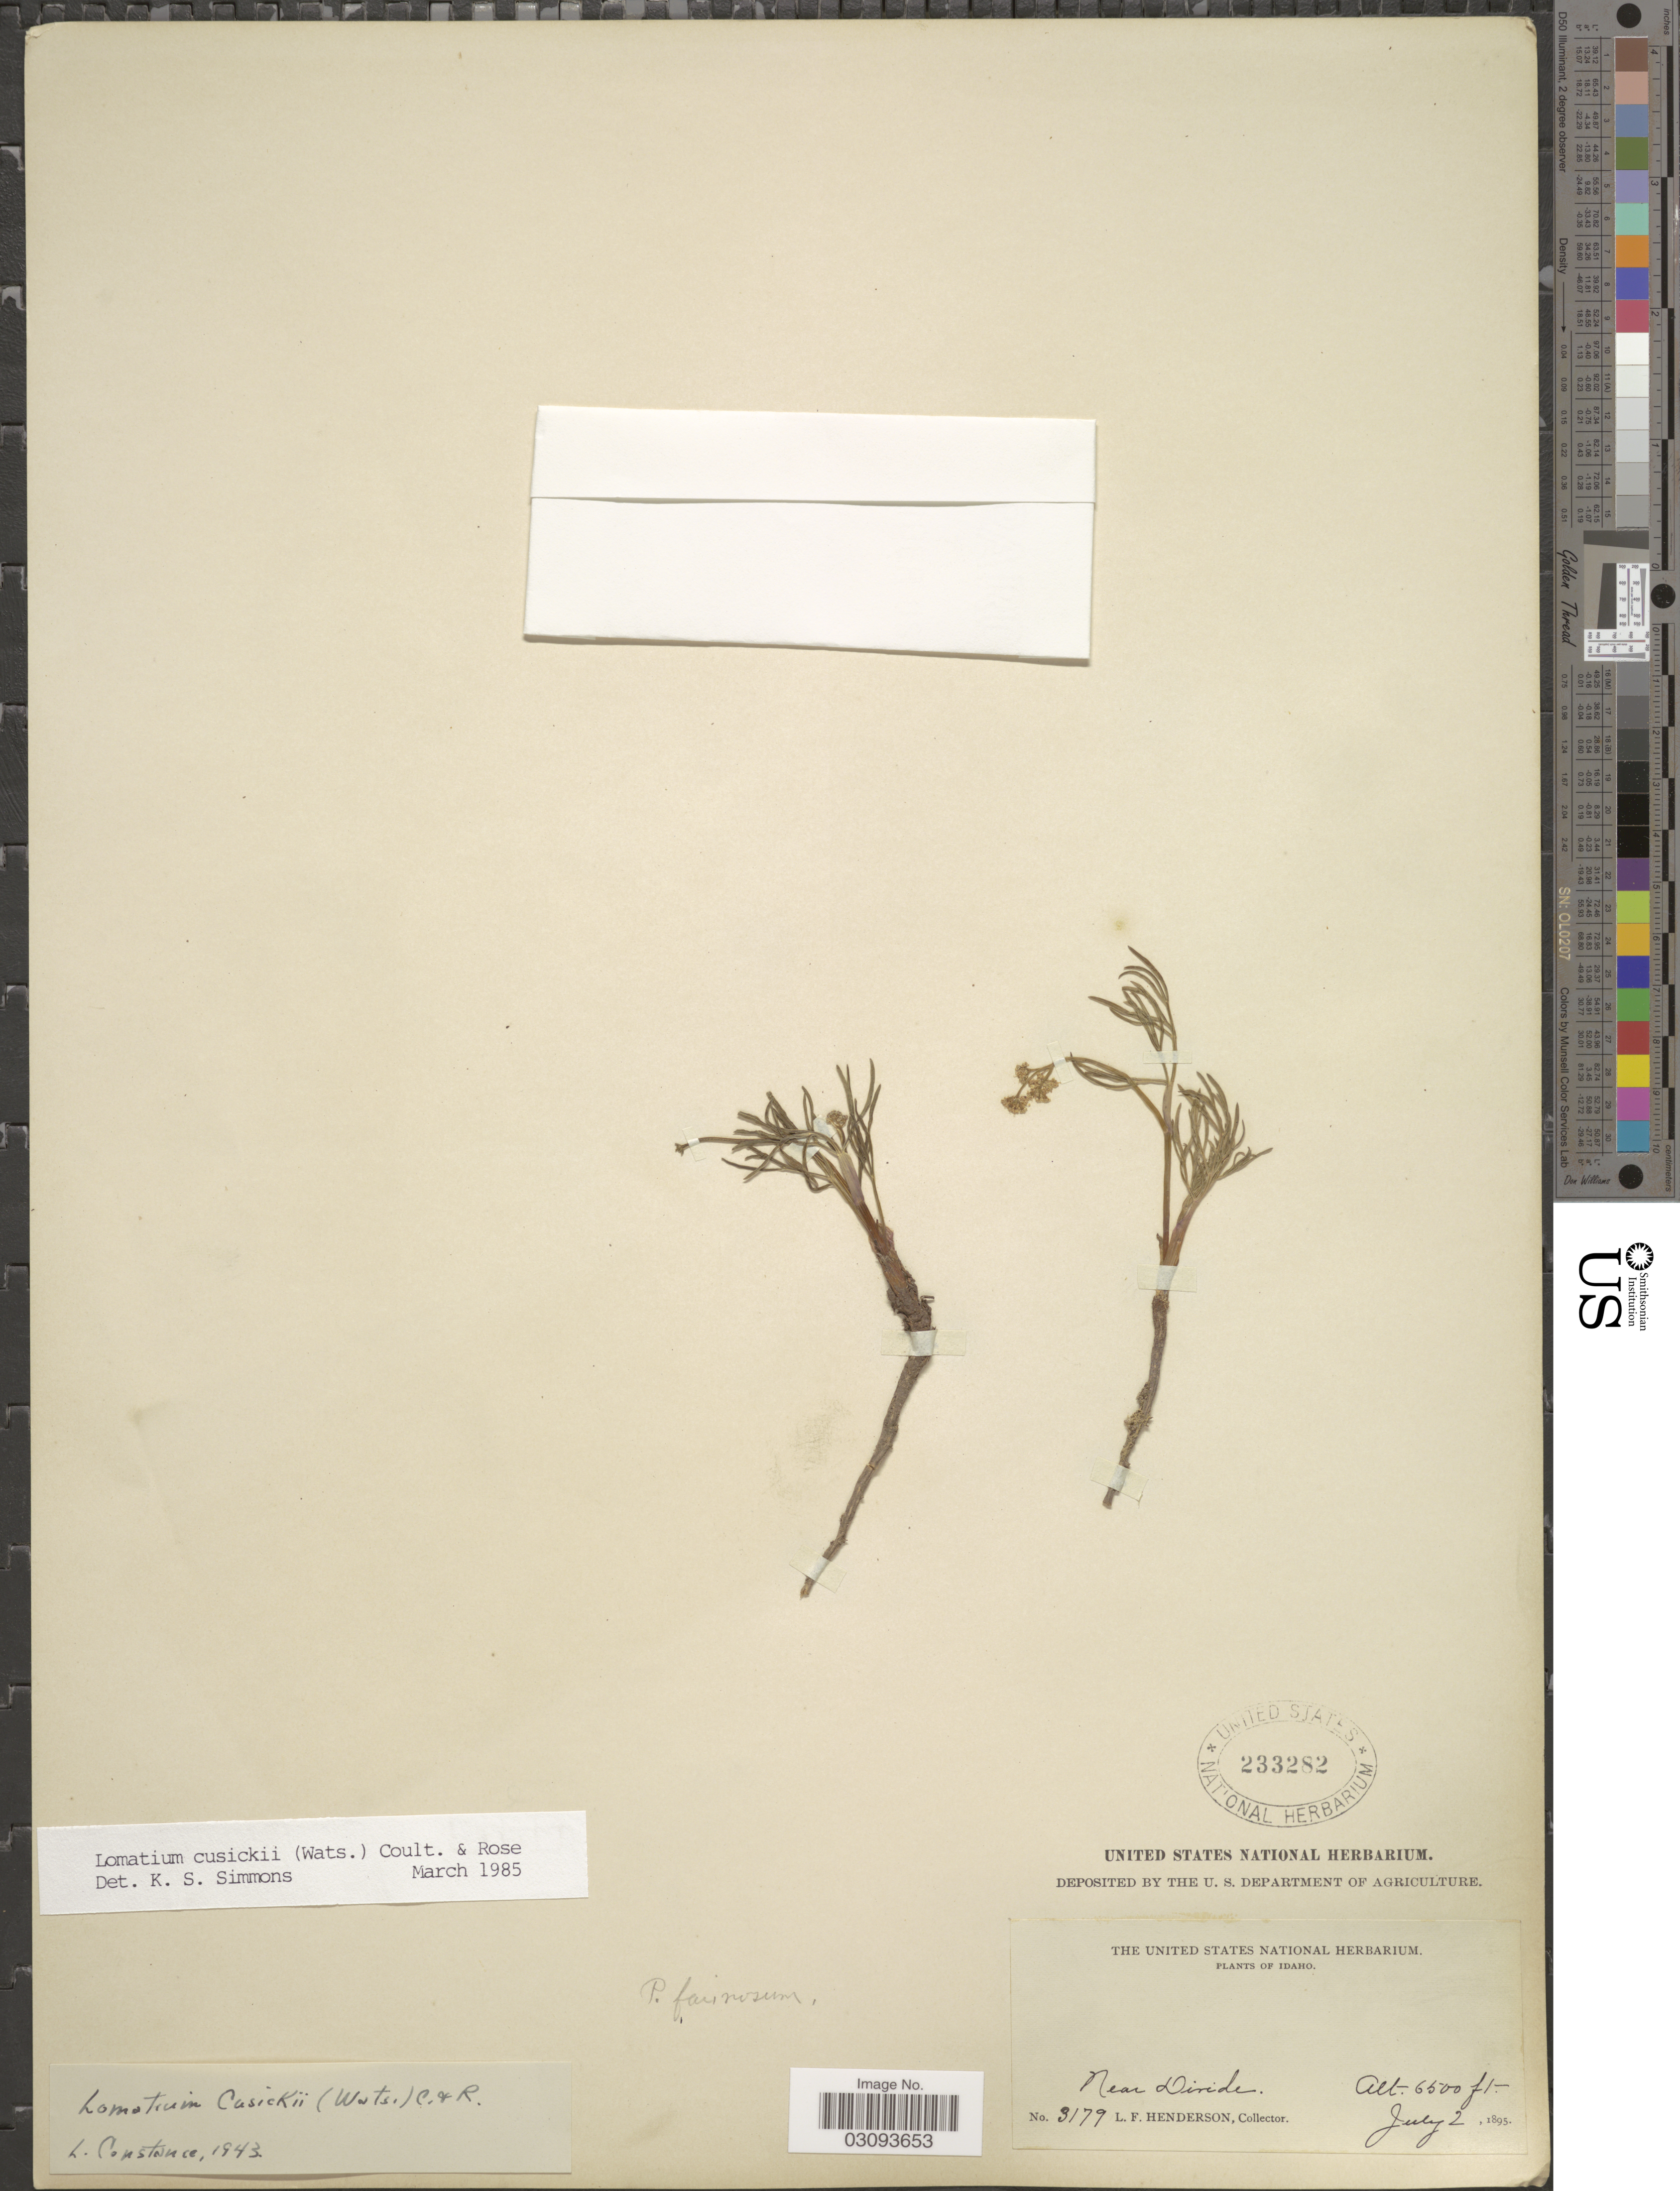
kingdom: Plantae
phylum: Tracheophyta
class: Magnoliopsida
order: Apiales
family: Apiaceae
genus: Lomatium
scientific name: Lomatium cusickii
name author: (S. Watson) J.M. Coult. & Rose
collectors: L. Henderson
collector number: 3179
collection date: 1895-07-02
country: United States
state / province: Idaho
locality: Near Divide.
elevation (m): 1981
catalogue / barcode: US 233282